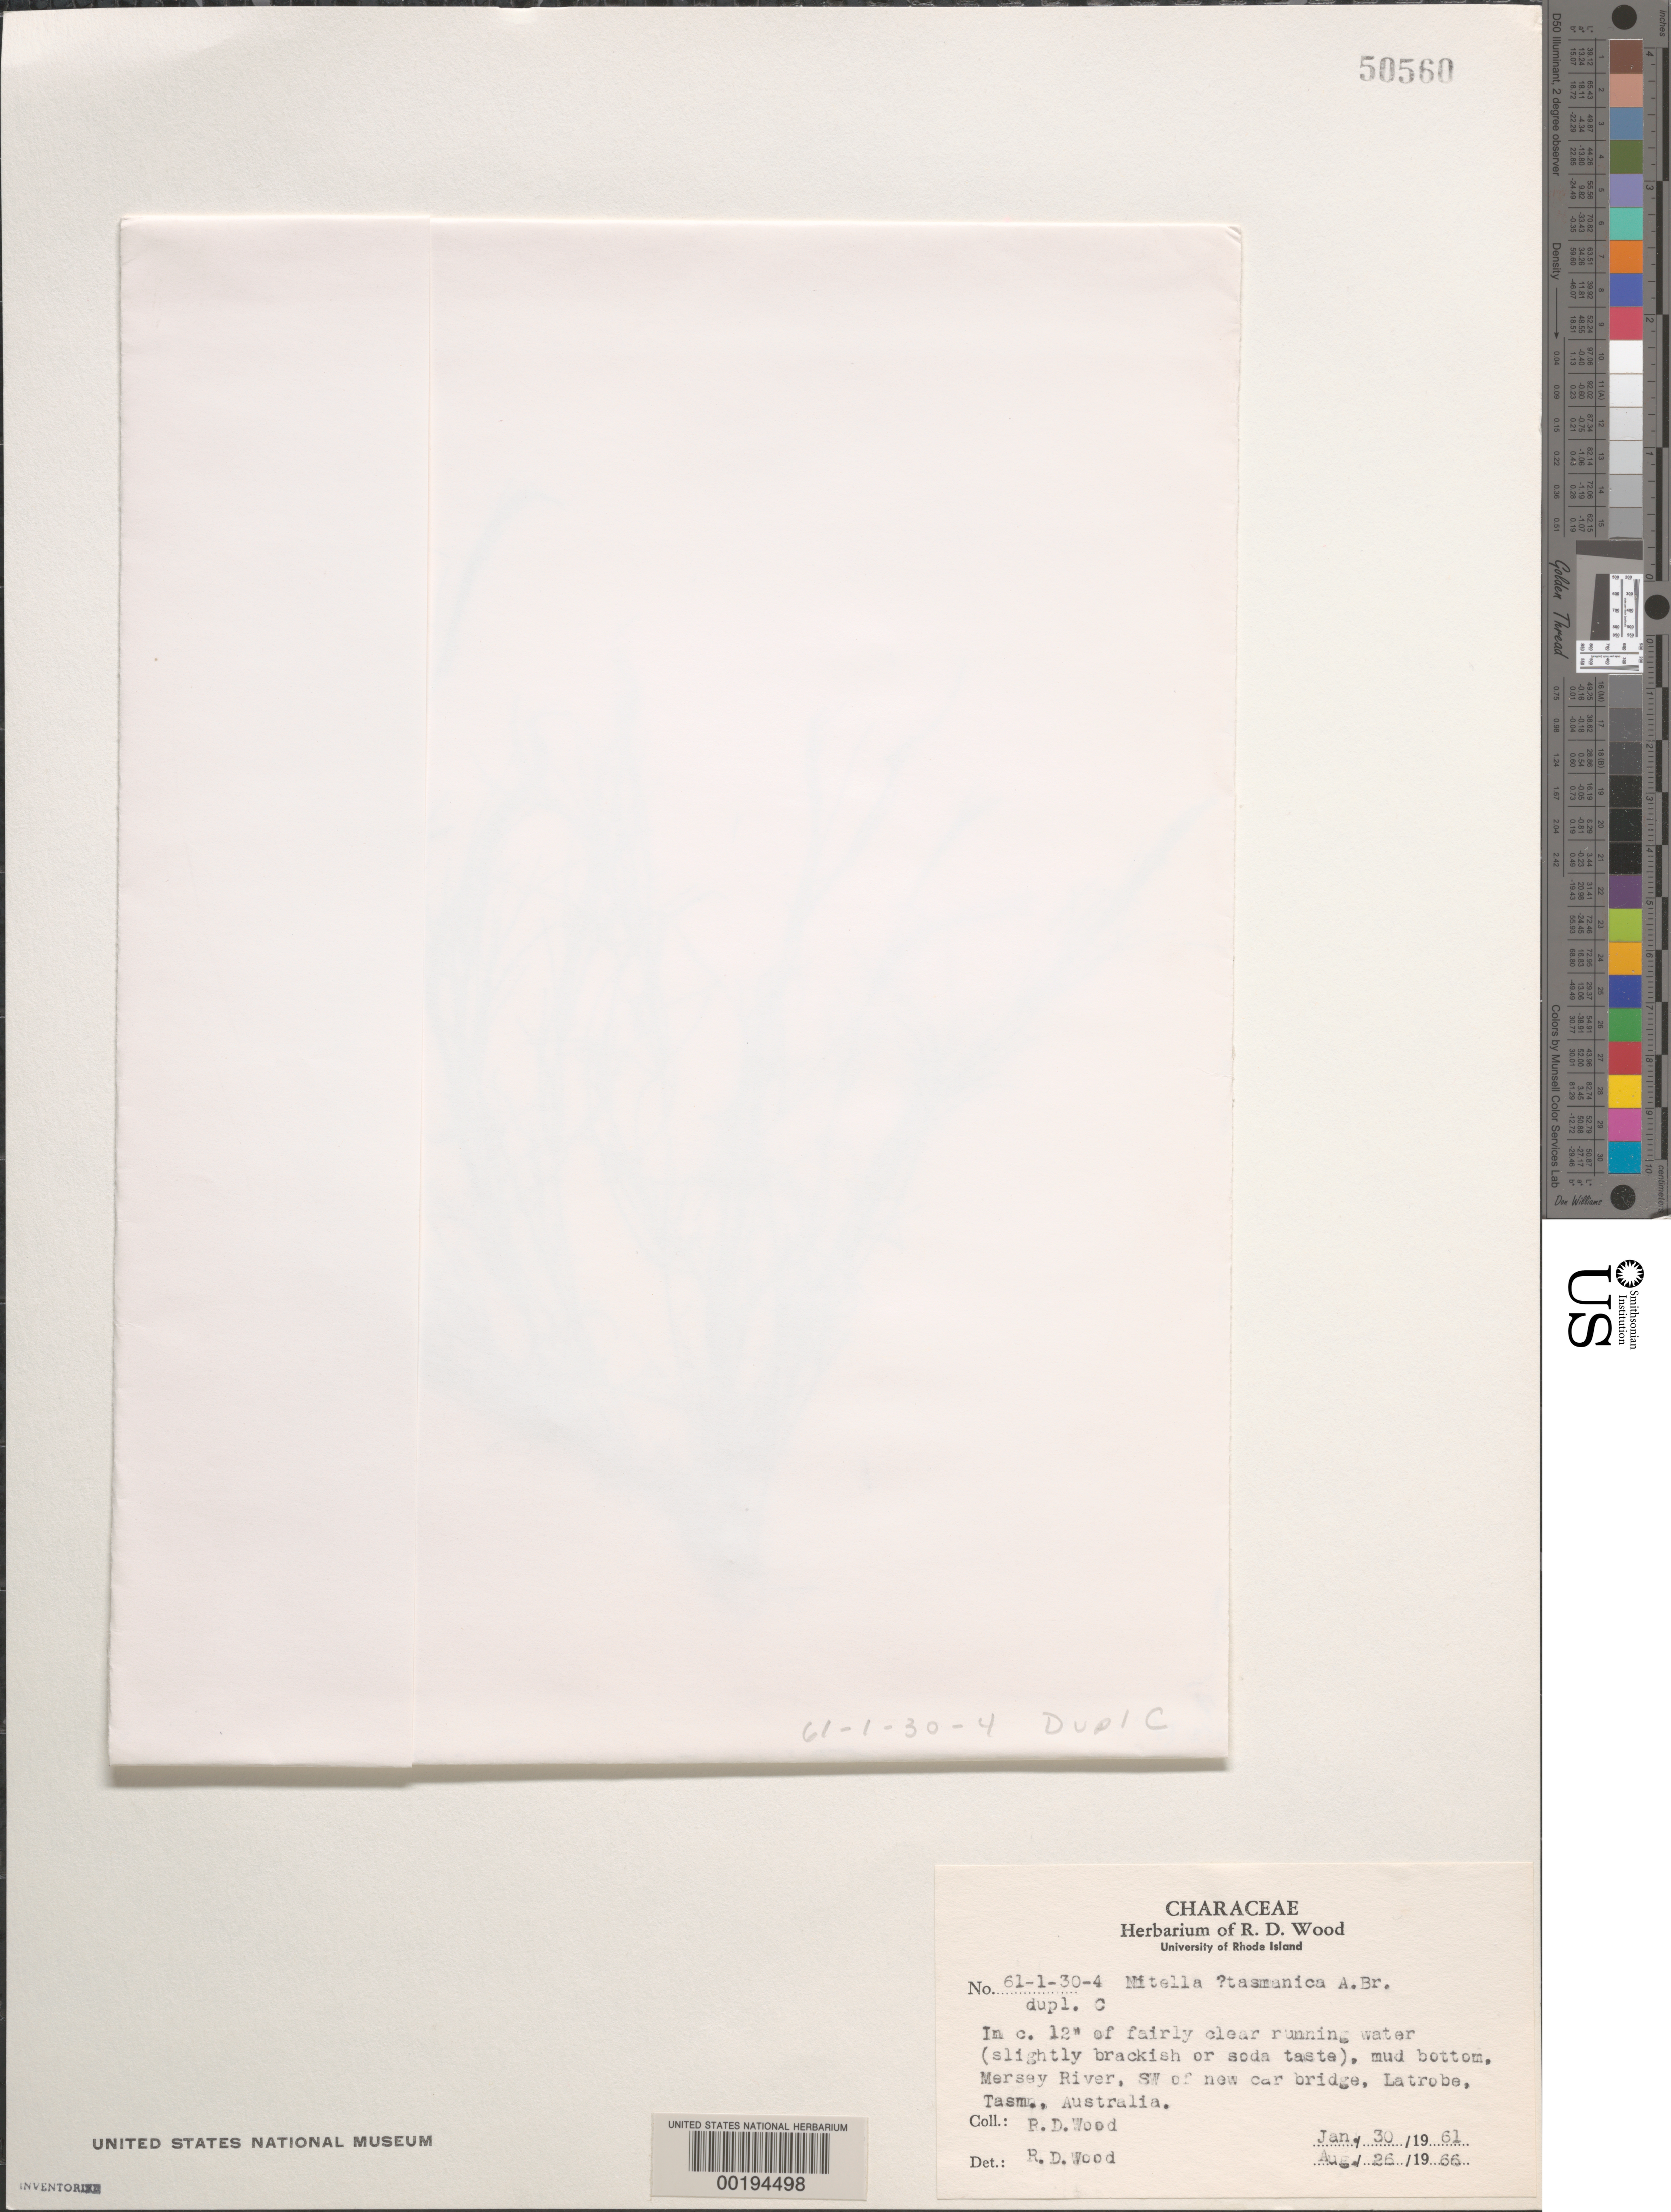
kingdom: Plantae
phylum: Charophyta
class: Charophyceae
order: Charales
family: Characeae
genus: Nitella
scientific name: Nitella tasmanica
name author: F. Muell. ex A. Braun in Schltdl.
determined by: Wood, R. D.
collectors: R. Wood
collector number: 61-1-30-4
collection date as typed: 30 Jan 1961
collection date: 1961-01-30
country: Australia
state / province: Tasmania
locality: Mersey River, Latrobe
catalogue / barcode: US 50560